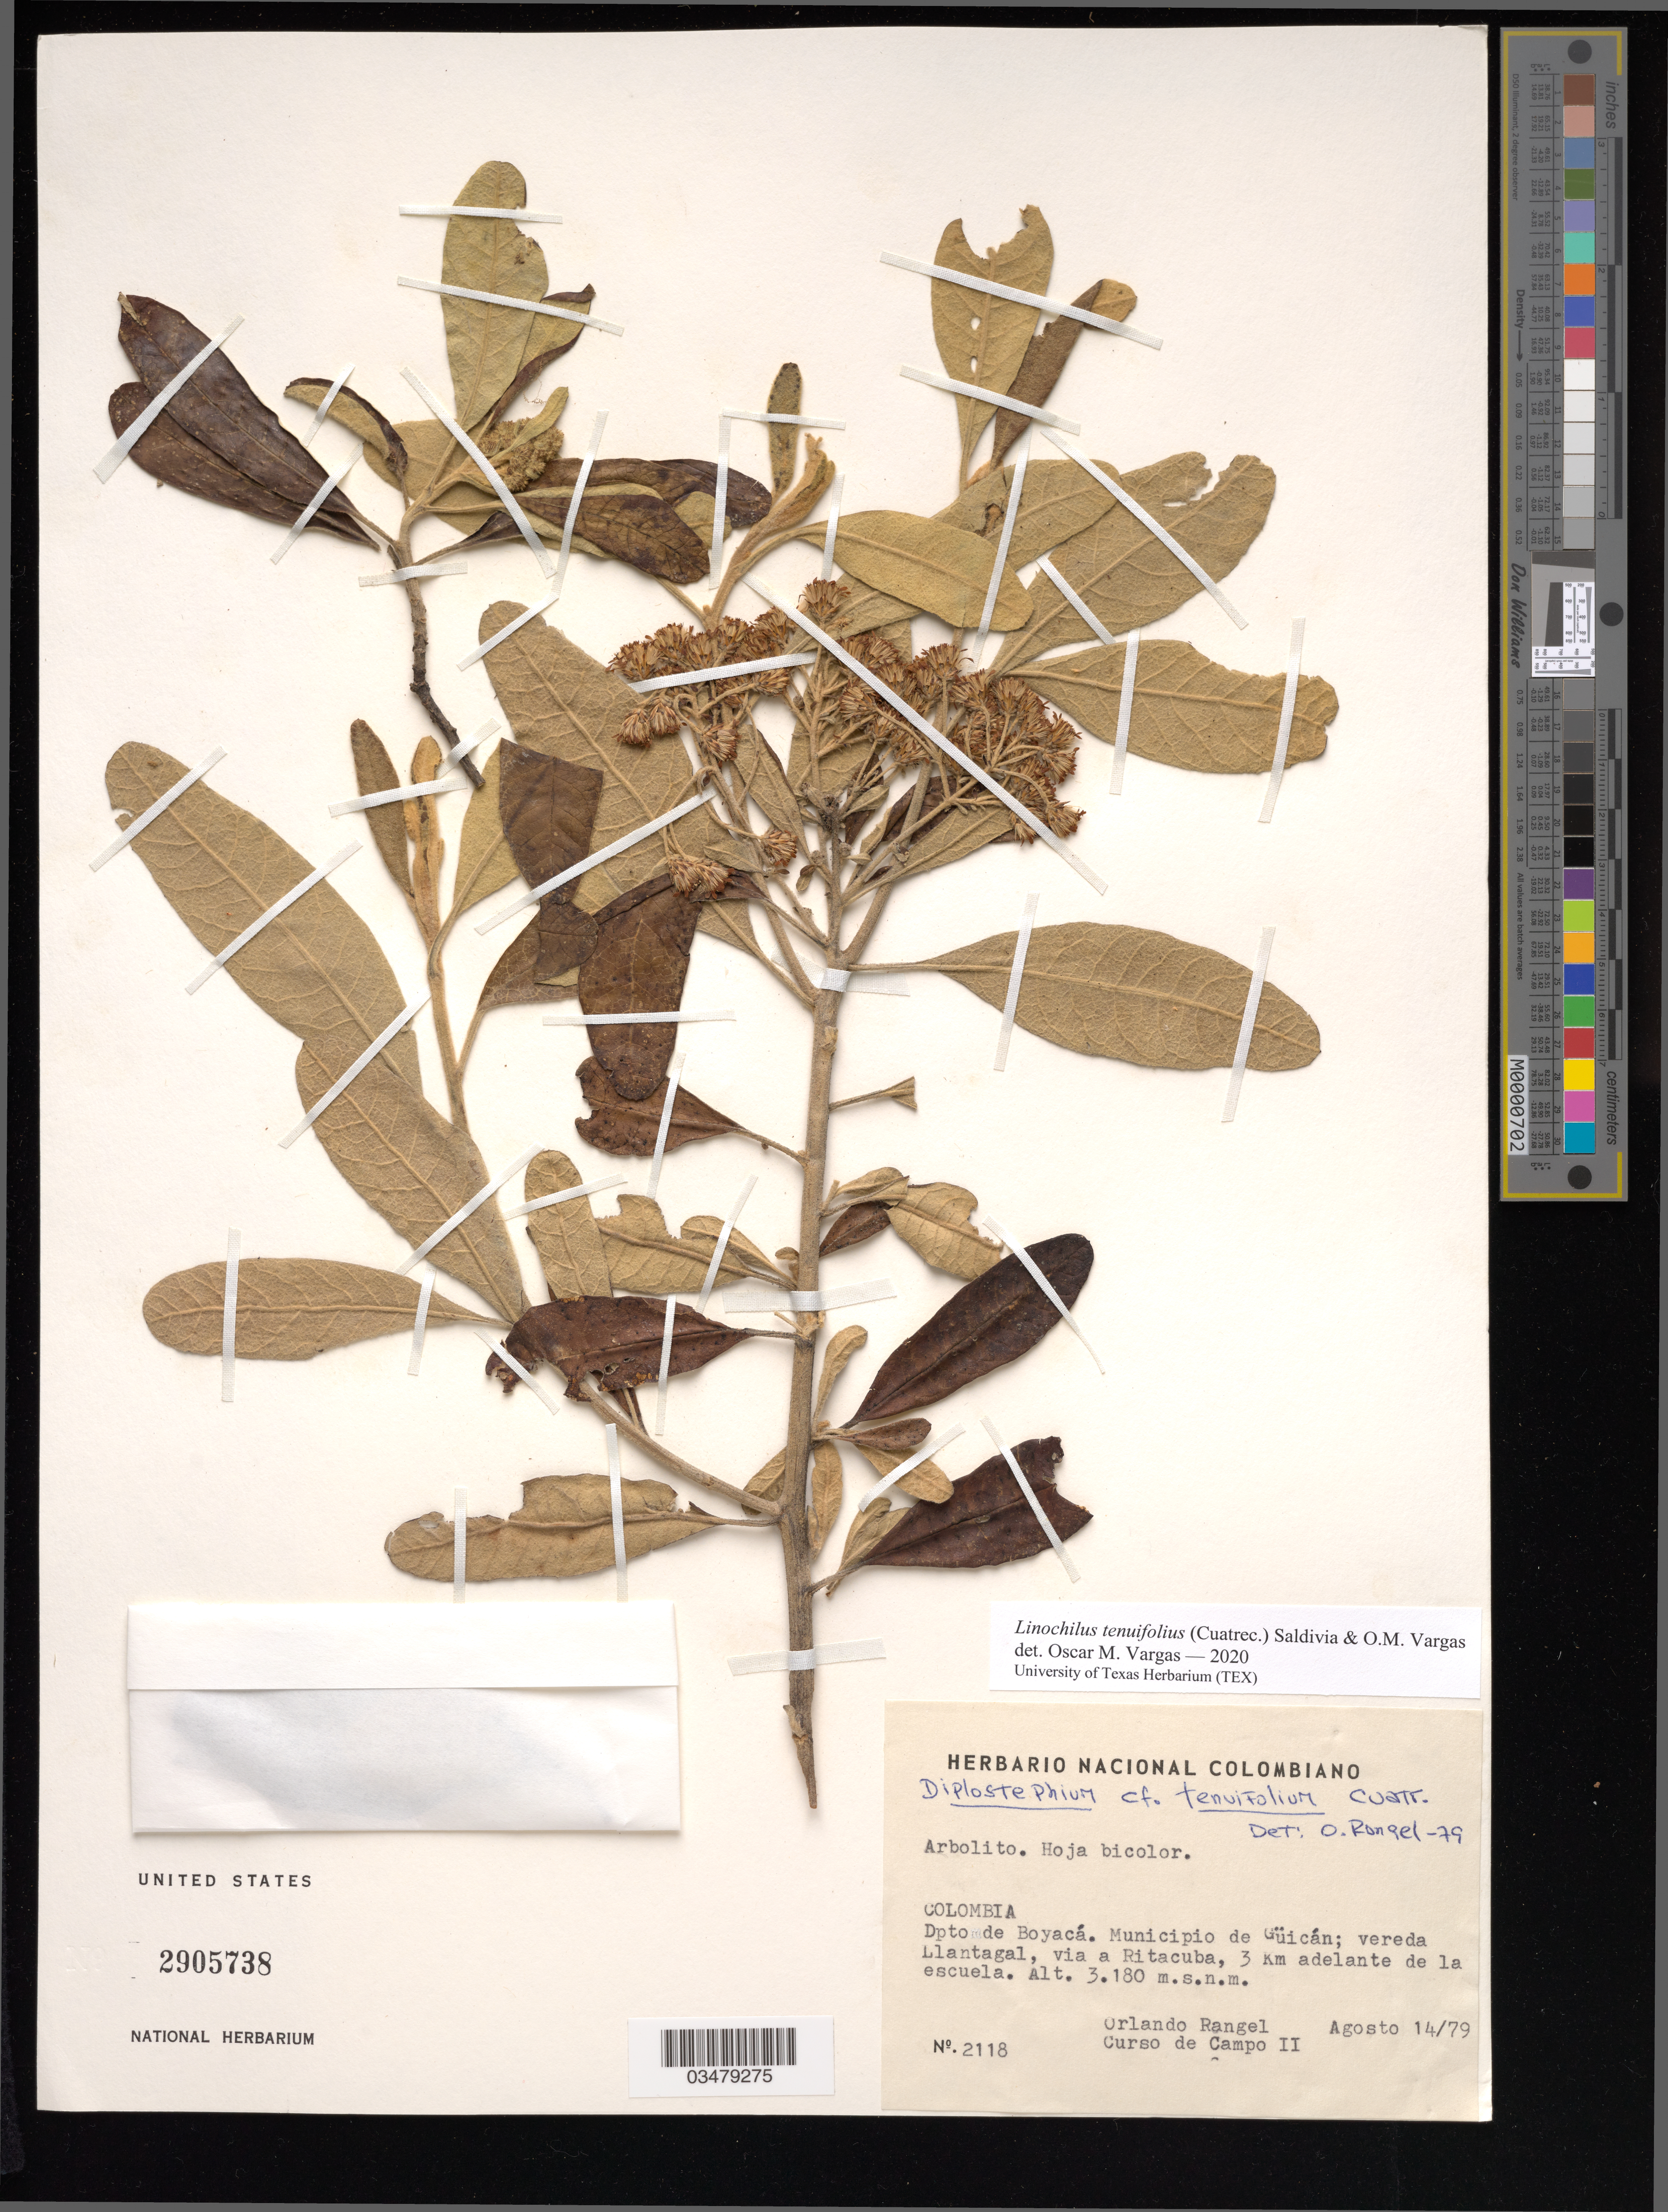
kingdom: Plantae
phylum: Tracheophyta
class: Magnoliopsida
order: Asterales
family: Asteraceae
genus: Linochilus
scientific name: Linochilus tenuifolius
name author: (Cuatrec.) Saldivia & O.M. Vargas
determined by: Vargas, Oscar M.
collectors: O. Rangel & Curso de Campo 2-1979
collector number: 2118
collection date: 1979-08-14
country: Colombia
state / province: Boyacá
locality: Municipio de Guican; vereda Llantagal, via a Ritacube, 3 km aldelante de la escuela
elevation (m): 3180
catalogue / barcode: US 2905738